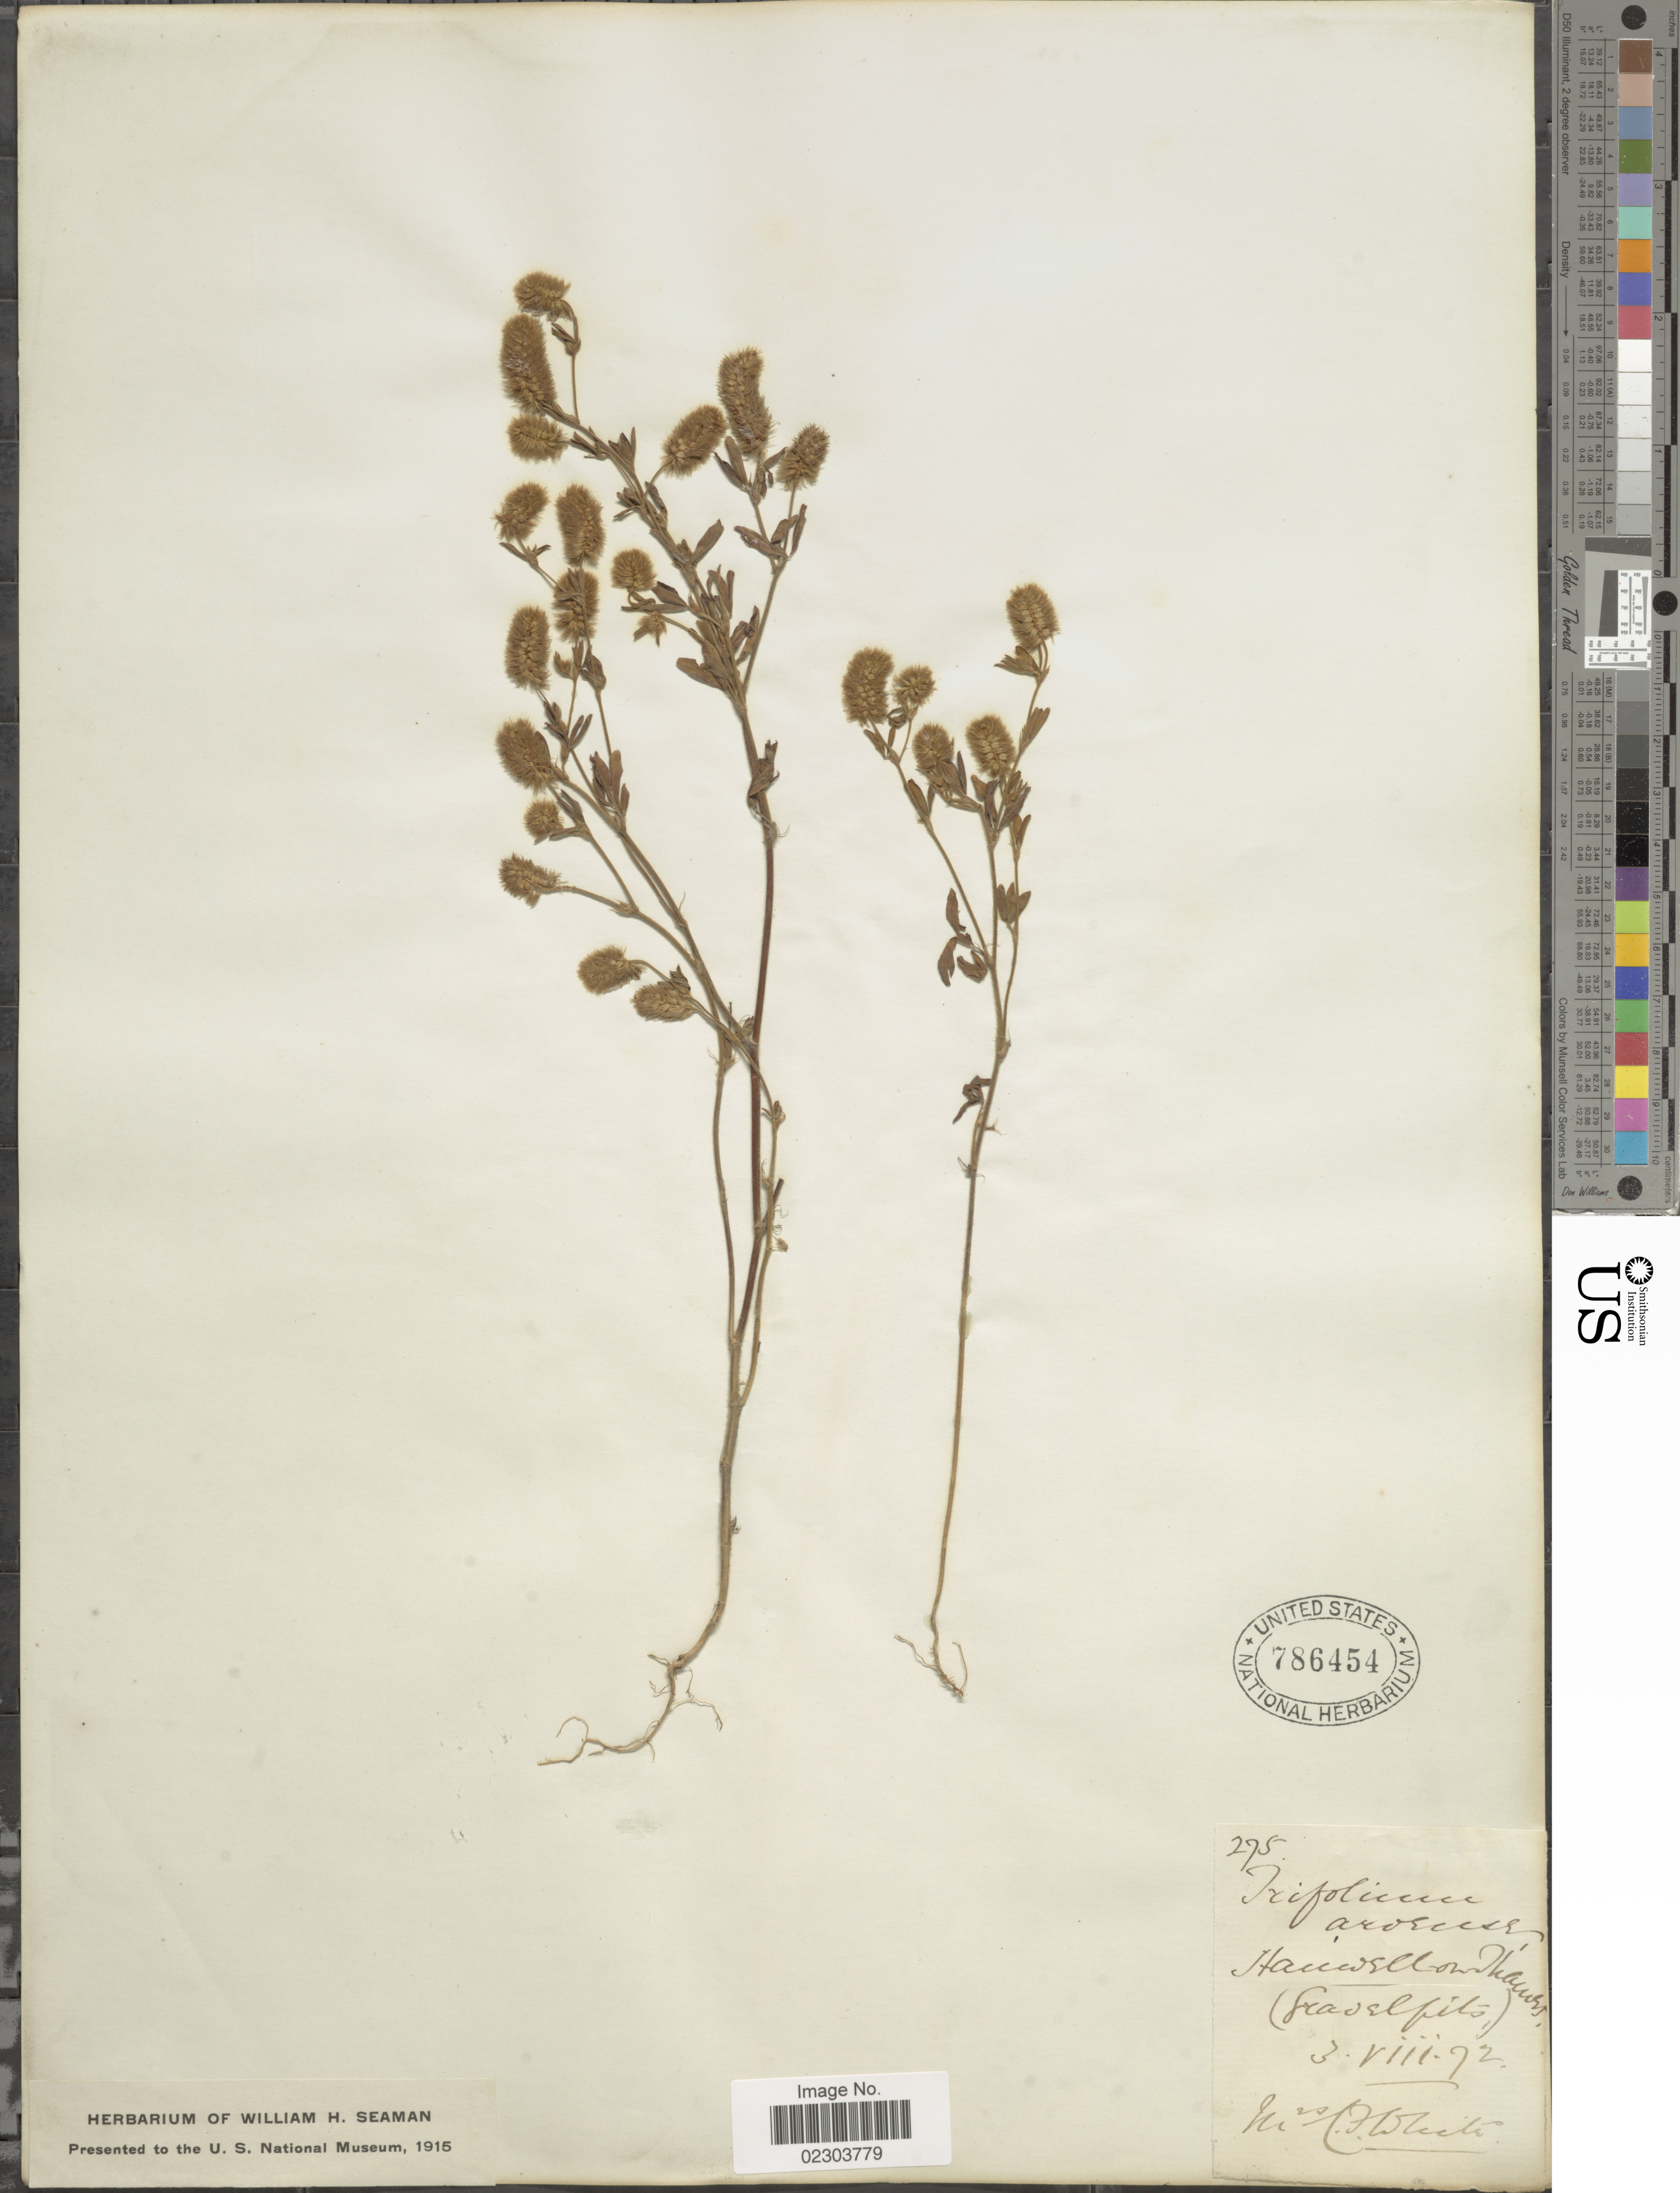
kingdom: Plantae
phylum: Tracheophyta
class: Magnoliopsida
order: Fabales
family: Fabaceae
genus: Trifolium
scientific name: Trifolium arvense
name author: L.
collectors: C. White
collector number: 275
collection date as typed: Transcribed d/m/y: 3/8/72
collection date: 1972-08-03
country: United Kingdom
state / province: England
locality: Hanwell on Thames (Framfield)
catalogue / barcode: US 786454